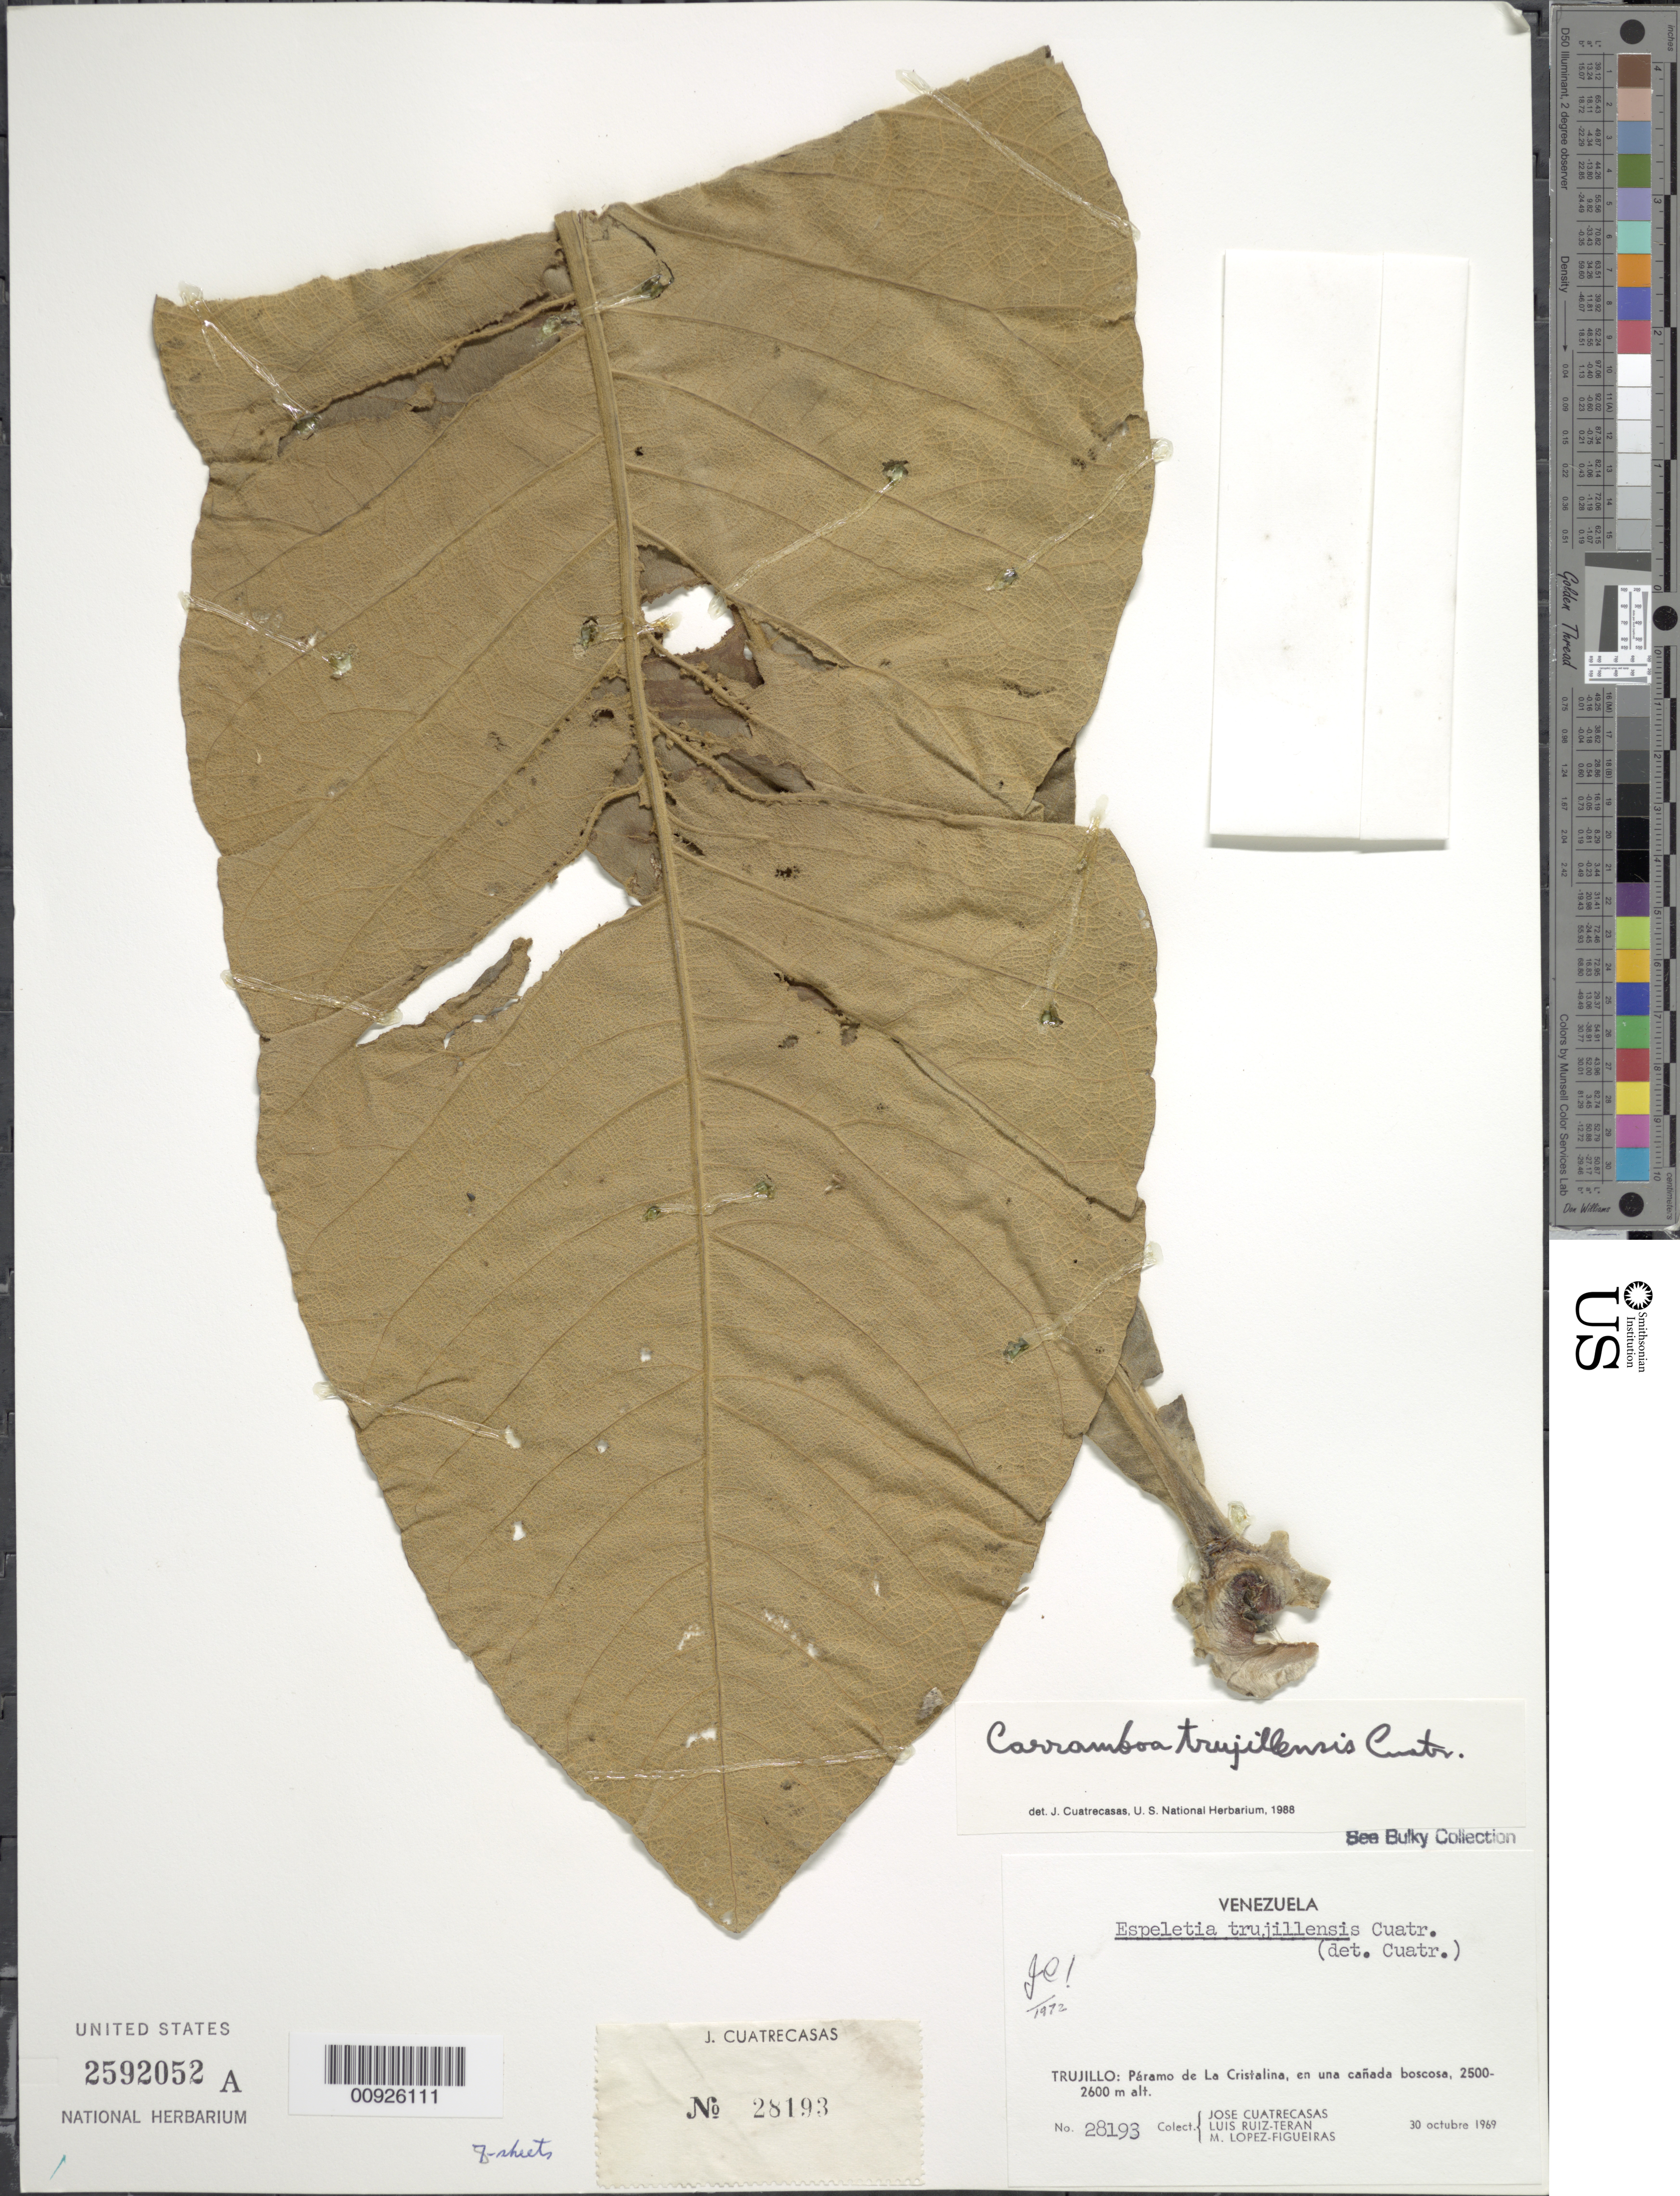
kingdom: Plantae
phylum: Tracheophyta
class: Magnoliopsida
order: Asterales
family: Asteraceae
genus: Carramboa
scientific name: Carramboa trujillensis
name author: (Cuatrec.) Cuatrec.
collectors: J. Cuatrecasas, L. Teran & M. López Figueiras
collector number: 28193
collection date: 1969-10-30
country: Venezuela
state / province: Trujillo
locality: Paramo de La Cristalina, en una canada boscosa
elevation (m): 2500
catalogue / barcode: US 2592052A